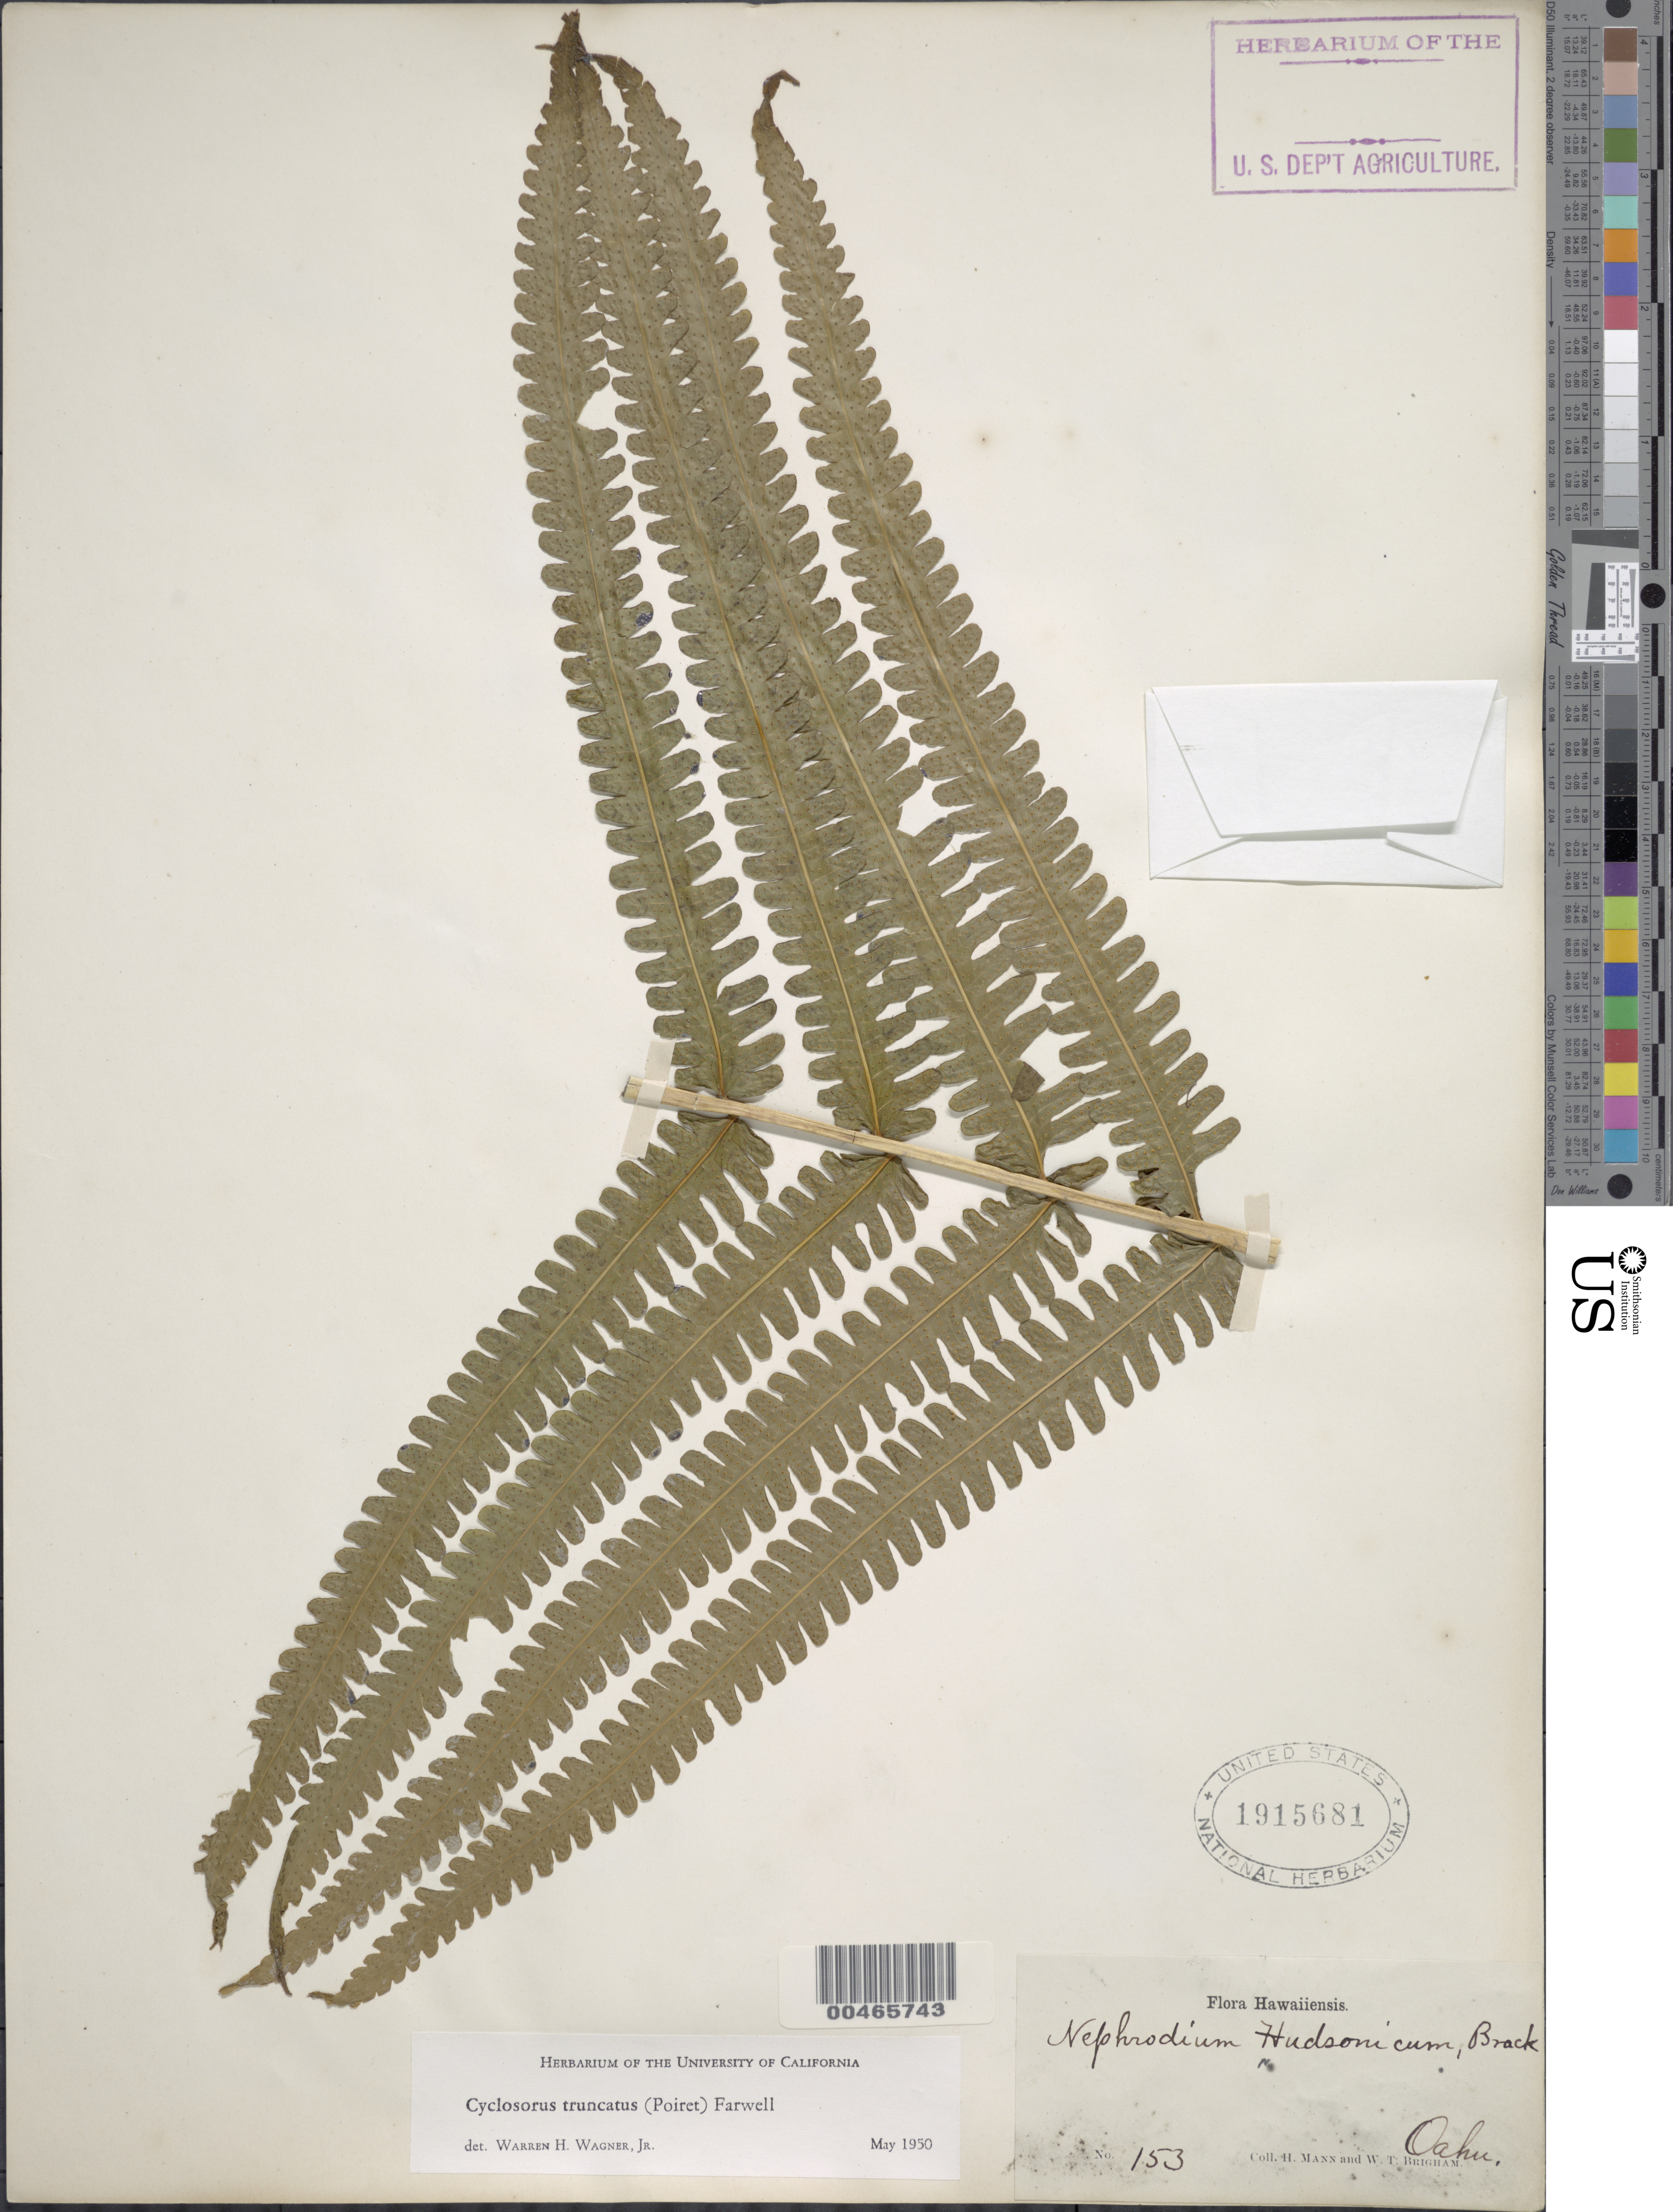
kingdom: Plantae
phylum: Tracheophyta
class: Polypodiopsida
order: Polypodiales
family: Thelypteridaceae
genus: Pneumatopteris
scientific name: Pneumatopteris truncata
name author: (Poir.) Holttum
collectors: H. Mann & W. T. Brigham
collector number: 153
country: United States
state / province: Hawaii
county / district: Honolulu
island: Oahu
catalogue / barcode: US 1915681